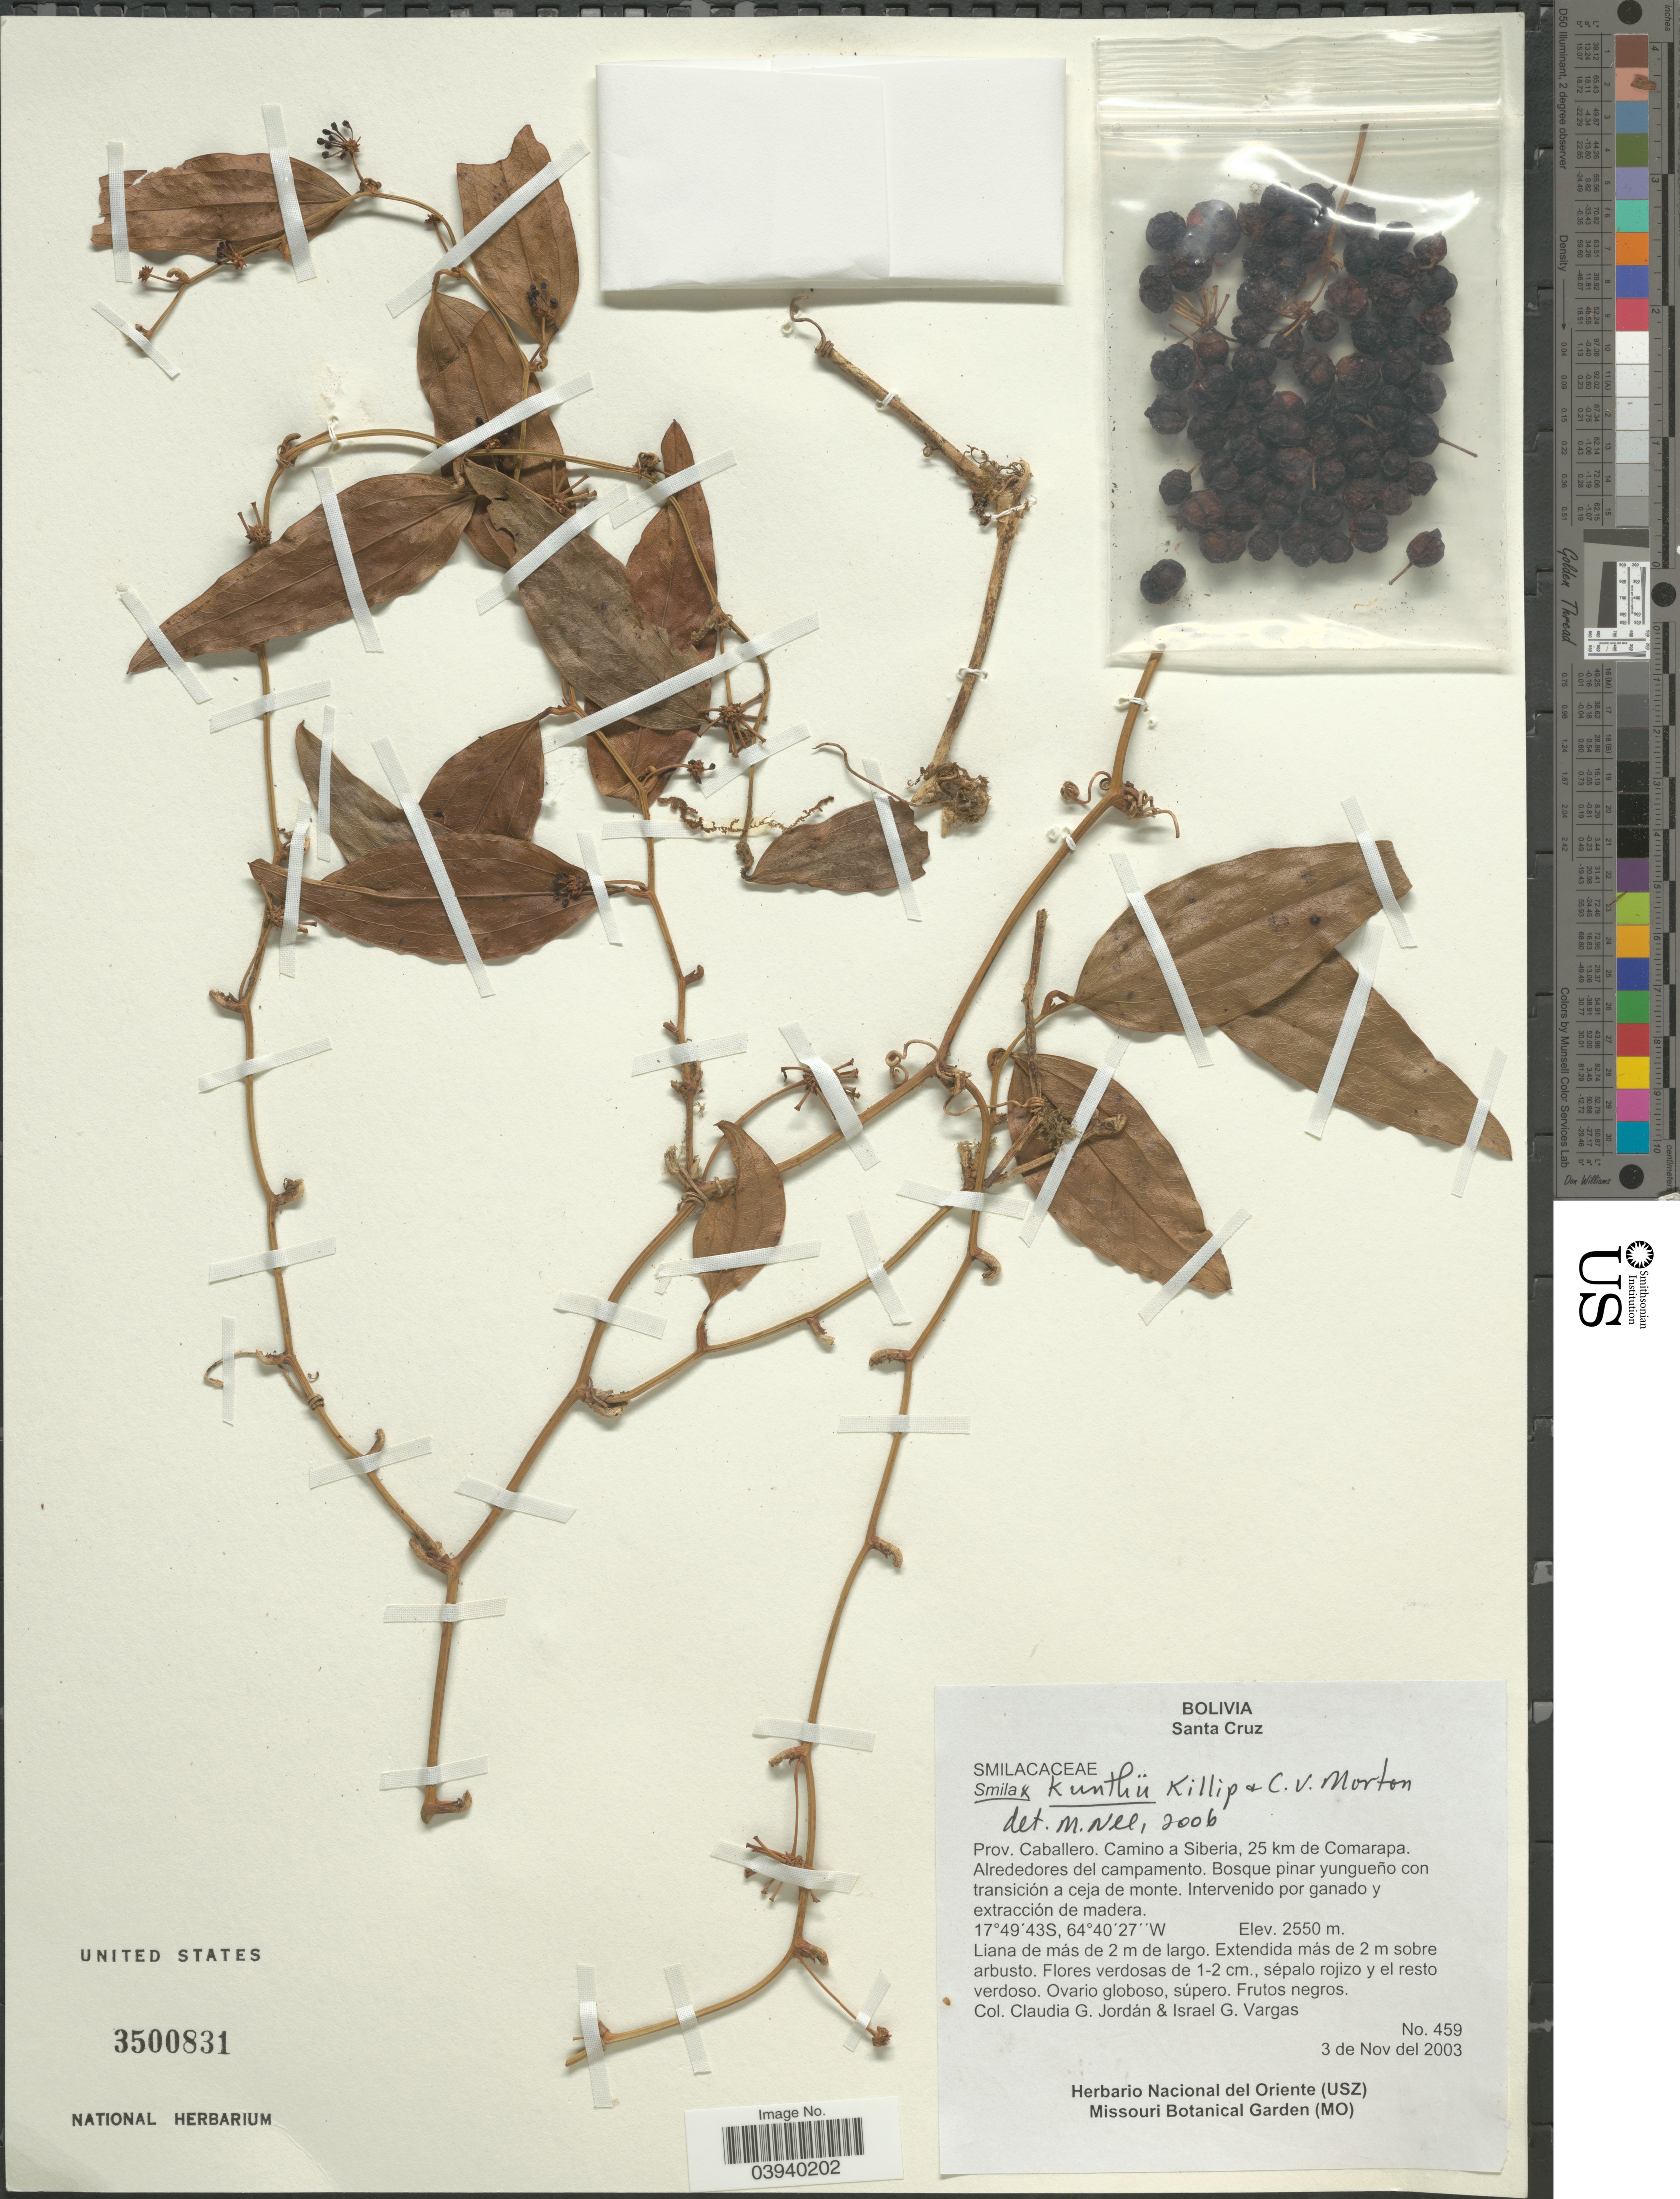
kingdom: Plantae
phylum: Tracheophyta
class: Liliopsida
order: Liliales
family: Smilacaceae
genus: Smilax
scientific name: Smilax kunthii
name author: Killip & C.V. Morton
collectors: C. Jordan & I. Vargas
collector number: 459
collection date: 2003-11-03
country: Bolivia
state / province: Santa Cruz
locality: Prov. Caballero. Camino a Siberia, 25 km de Comarapa. Alrededores del campamento.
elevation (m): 2550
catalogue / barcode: US 3500831